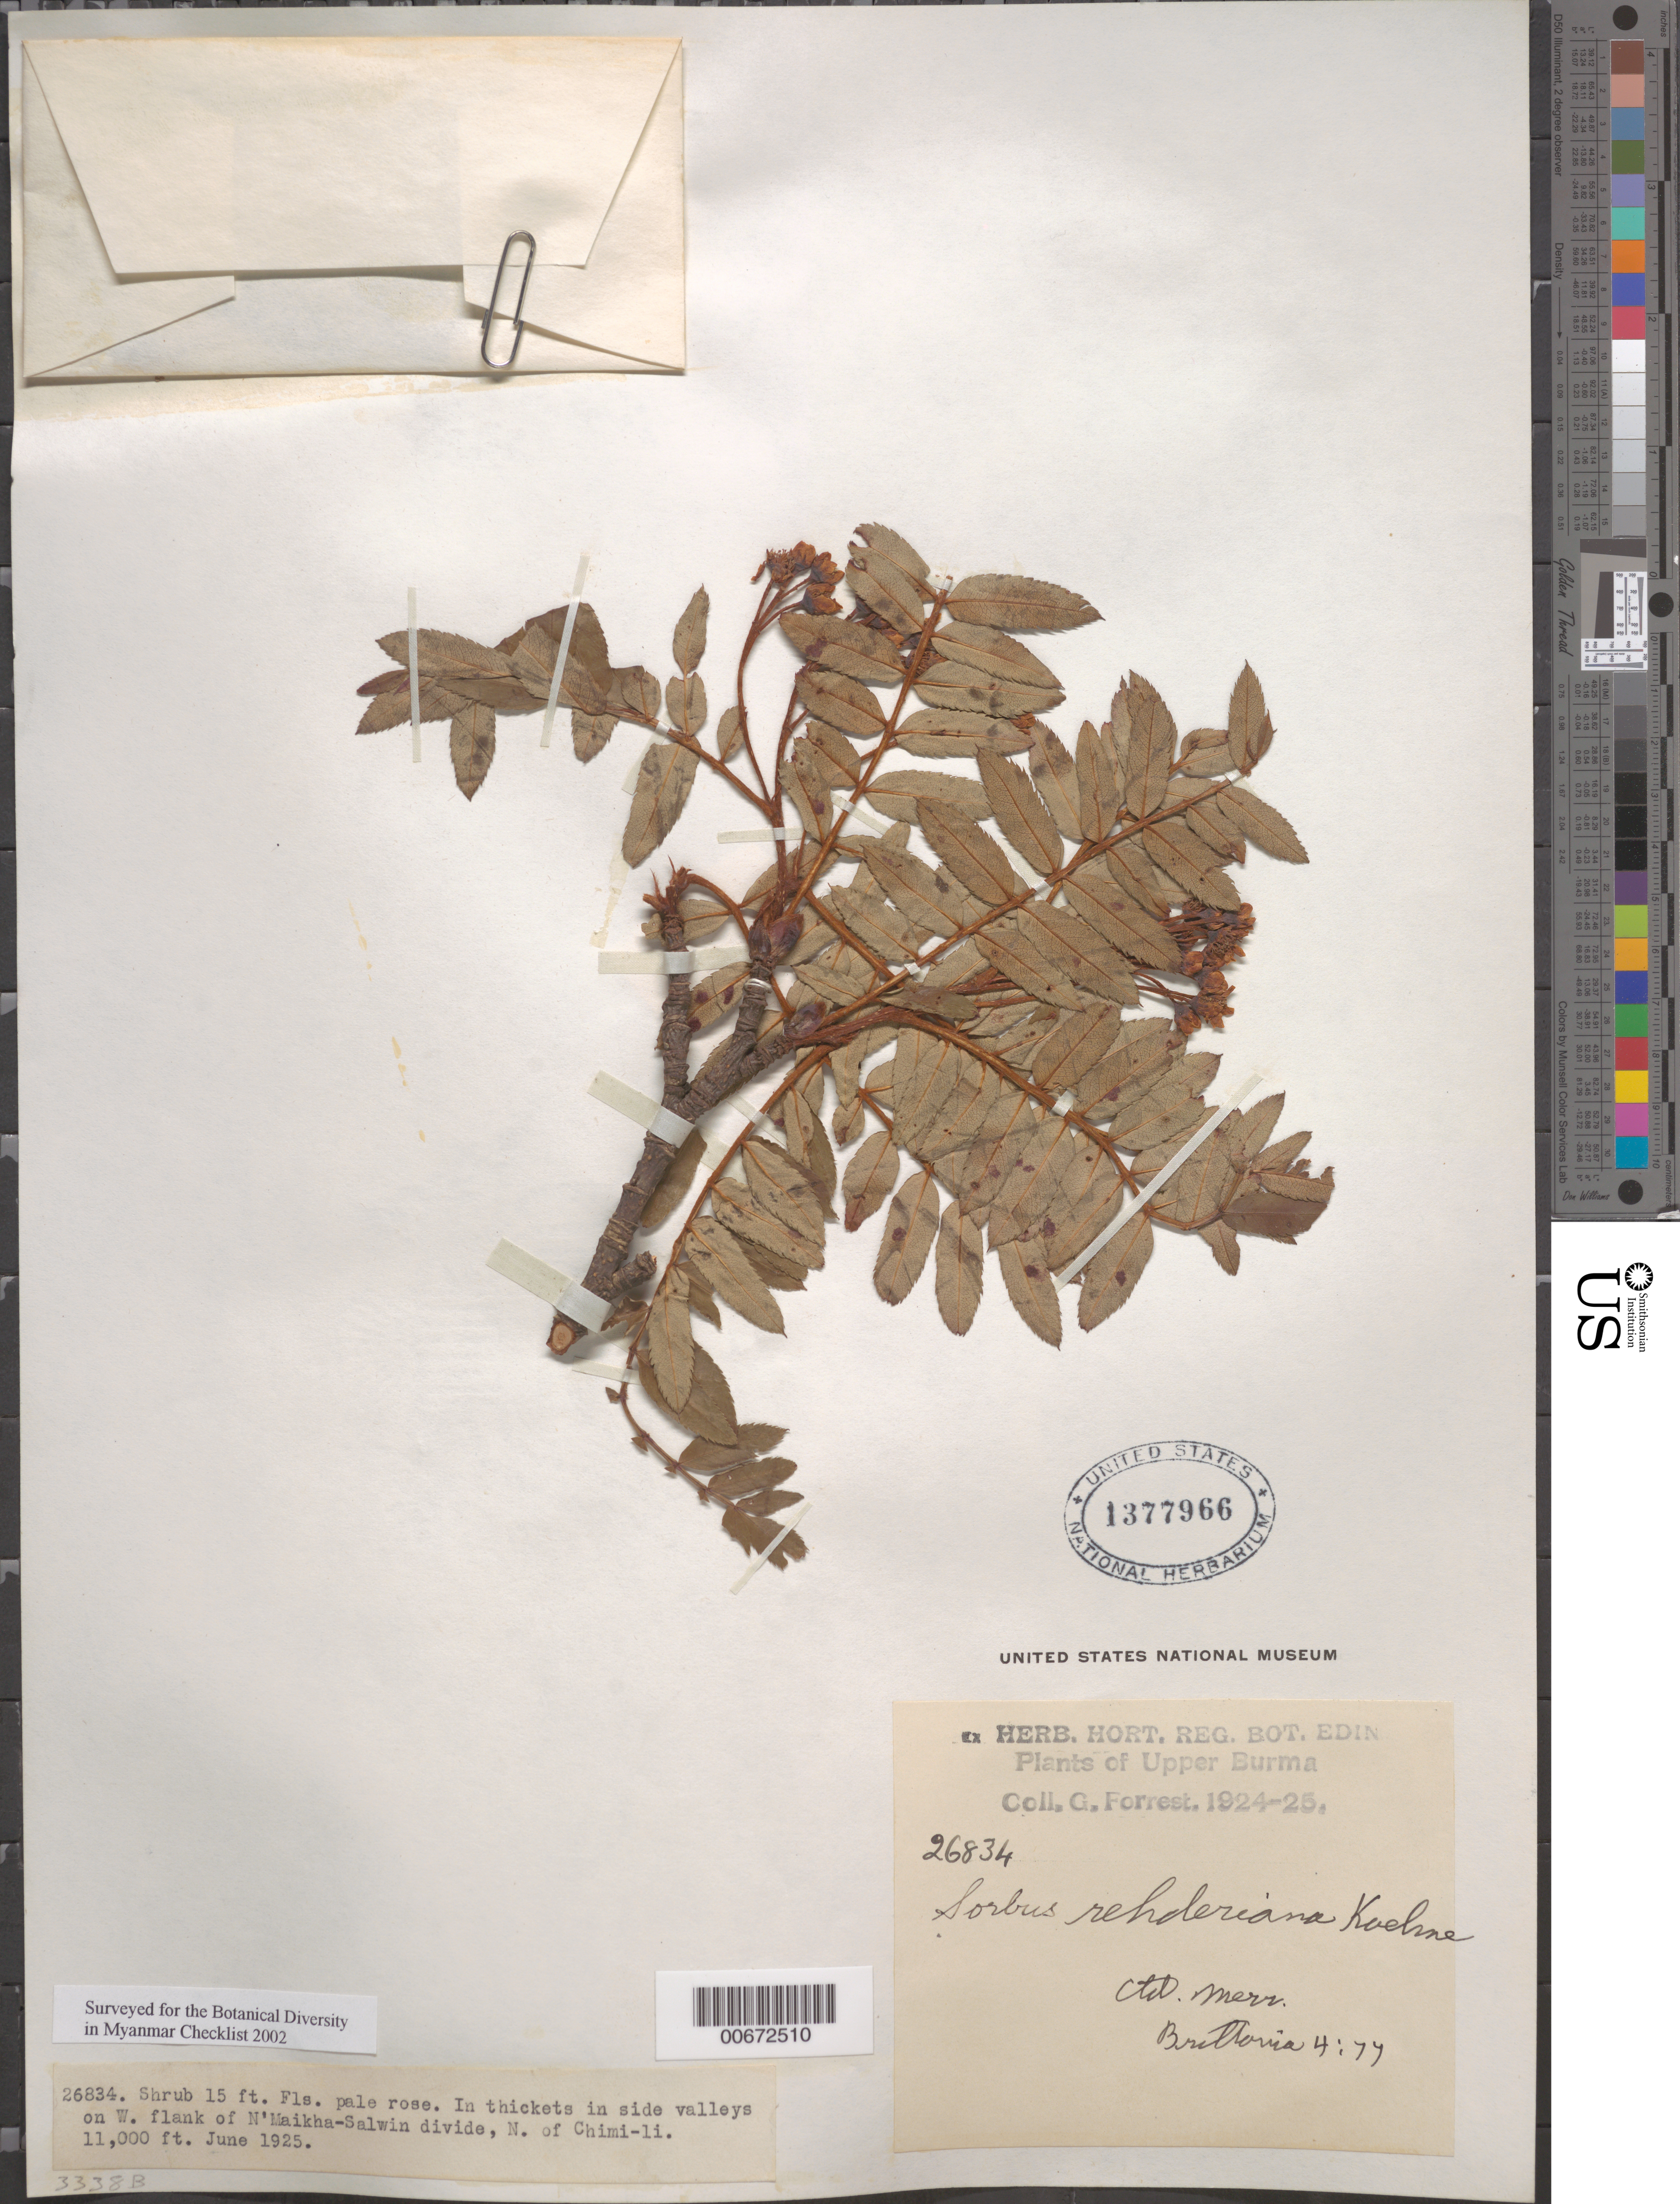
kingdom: Plantae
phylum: Tracheophyta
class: Magnoliopsida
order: Rosales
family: Rosaceae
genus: Sorbus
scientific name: Sorbus rehderiana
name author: Koehne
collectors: G. Forrest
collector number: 26834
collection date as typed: Jun 1925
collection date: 1925-06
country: Myanmar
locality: Upper Burma, W flank of N'Maikha-Salwin Divide.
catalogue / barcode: US 1377966